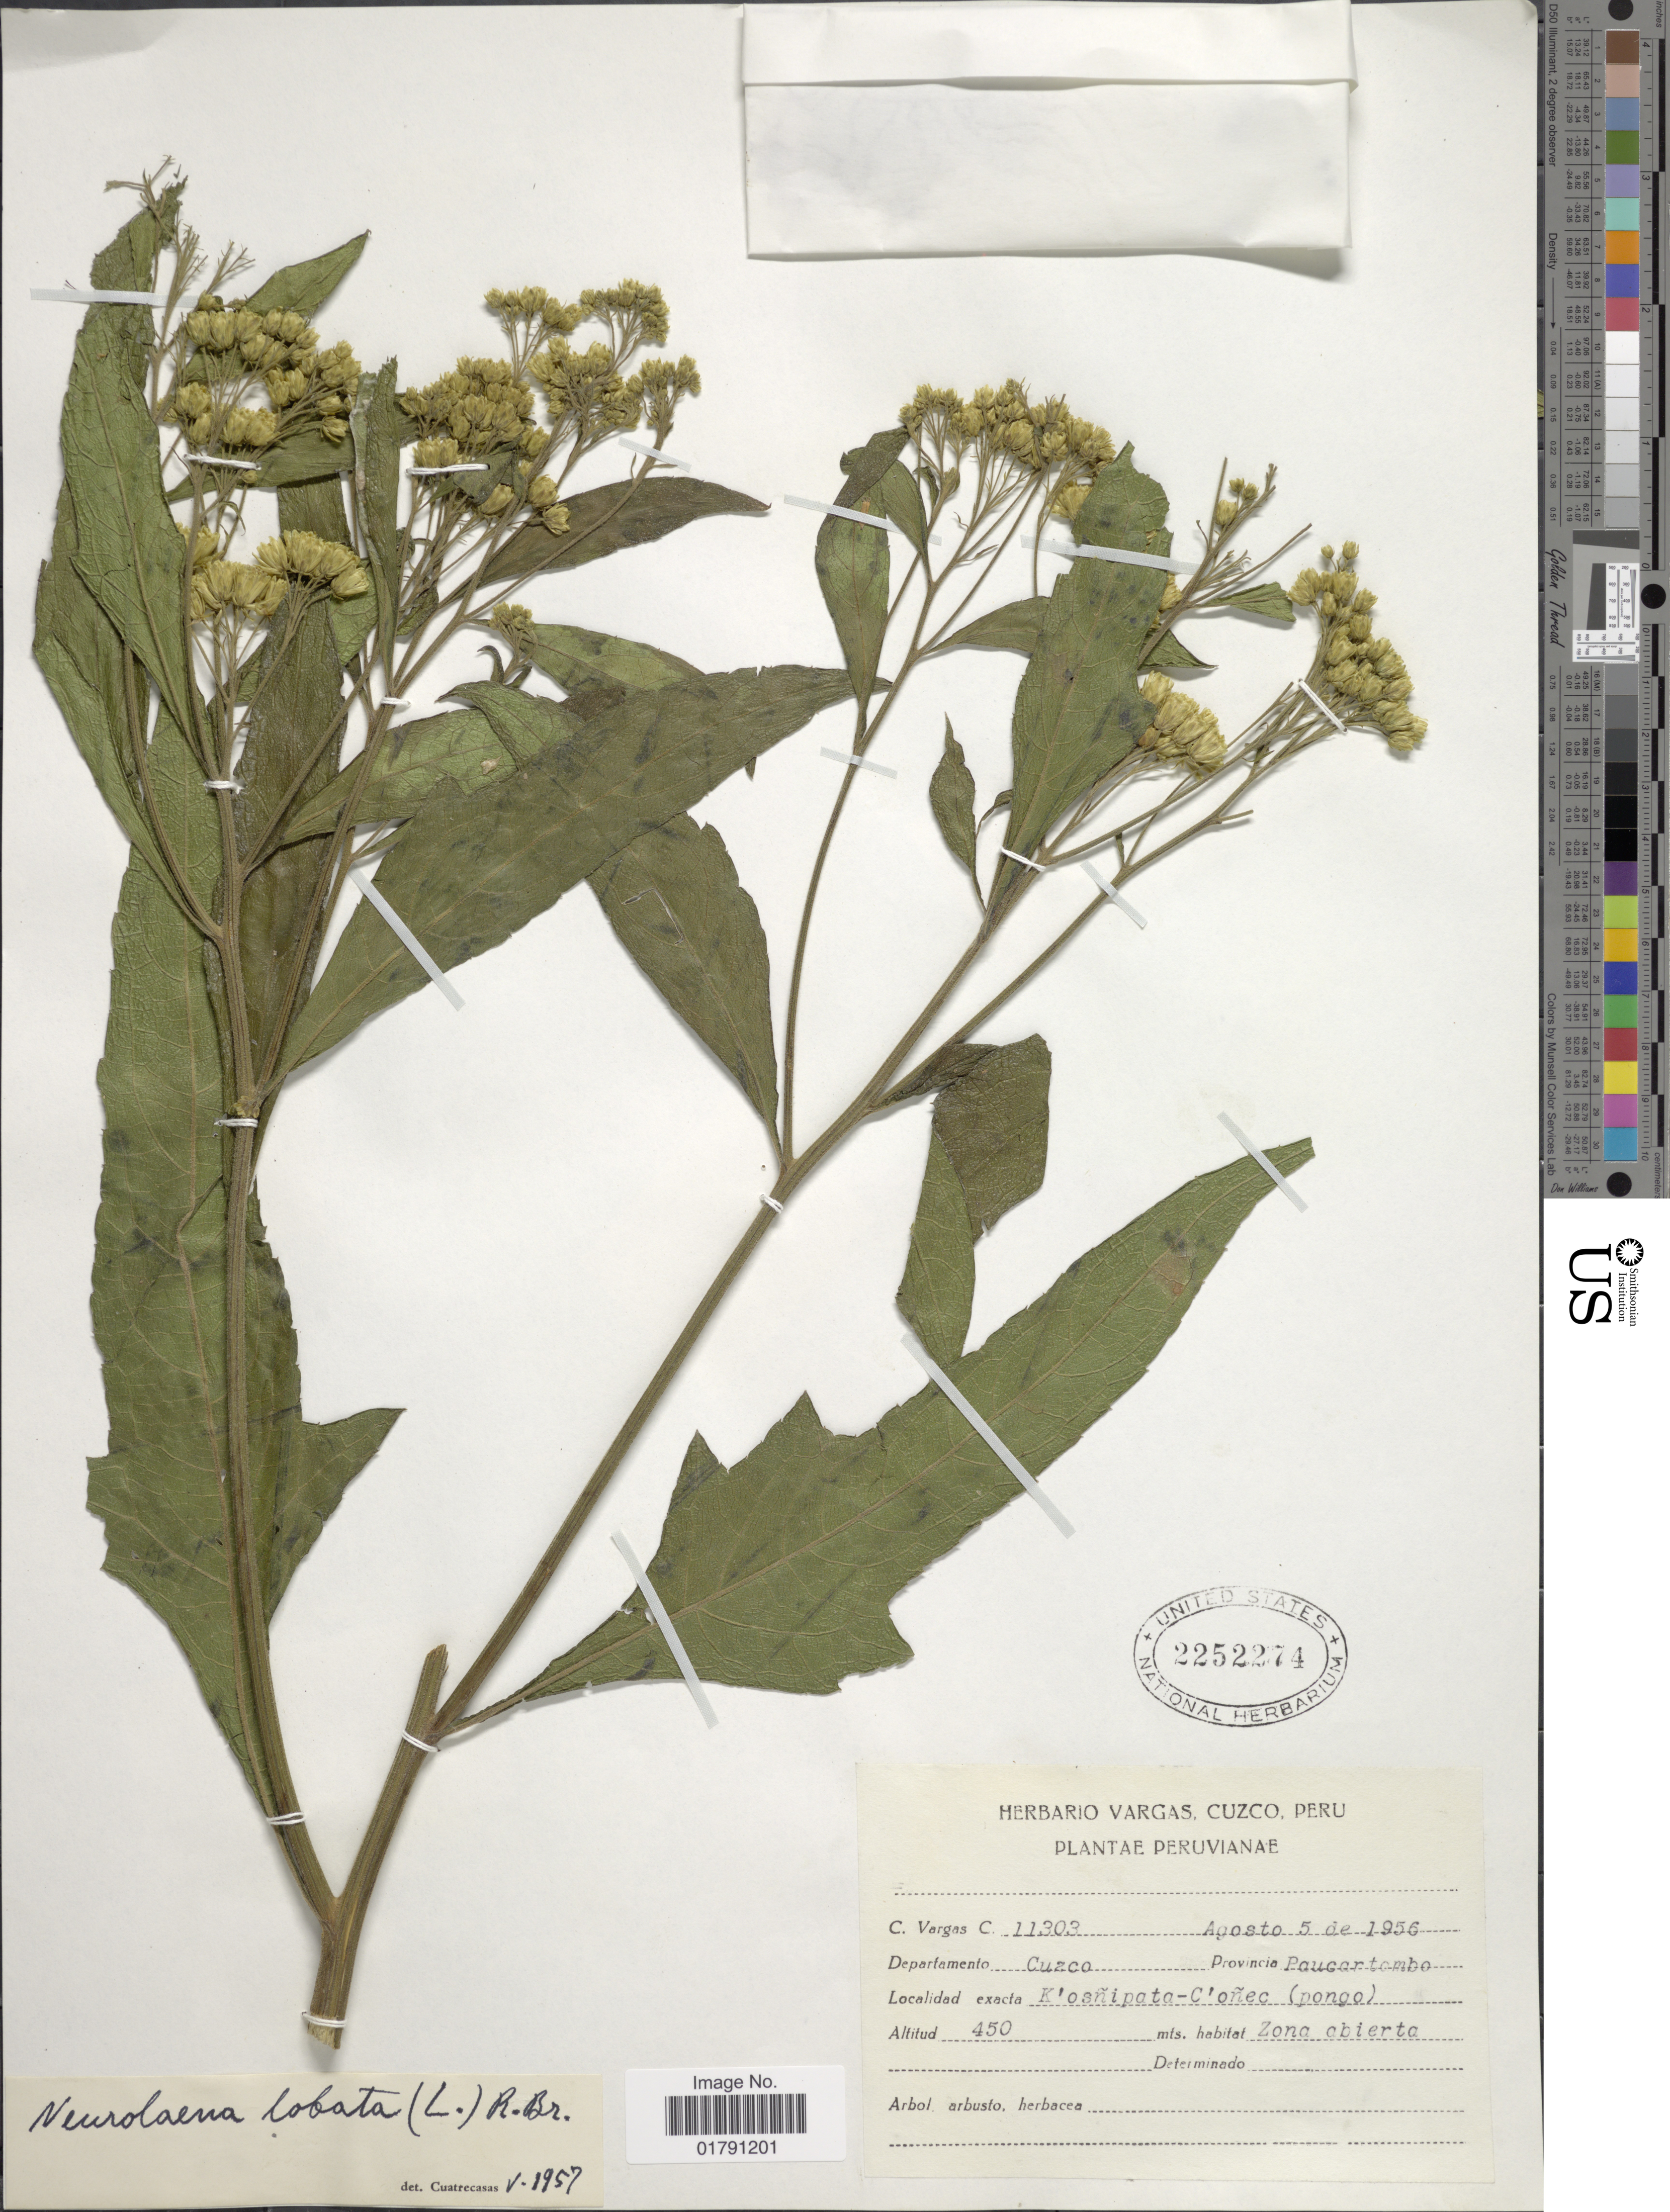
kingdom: Plantae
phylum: Tracheophyta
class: Magnoliopsida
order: Asterales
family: Asteraceae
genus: Neurolaena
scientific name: Neurolaena lobata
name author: (L.) R. Br. ex Cass.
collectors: C. Vargas Calderón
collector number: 11303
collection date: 1956-08-05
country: Peru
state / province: Cusco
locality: Departamento Cuzco, Provincia Paucartambo, K'osnipata-C'onec (pongo)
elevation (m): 450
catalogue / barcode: US 2252274